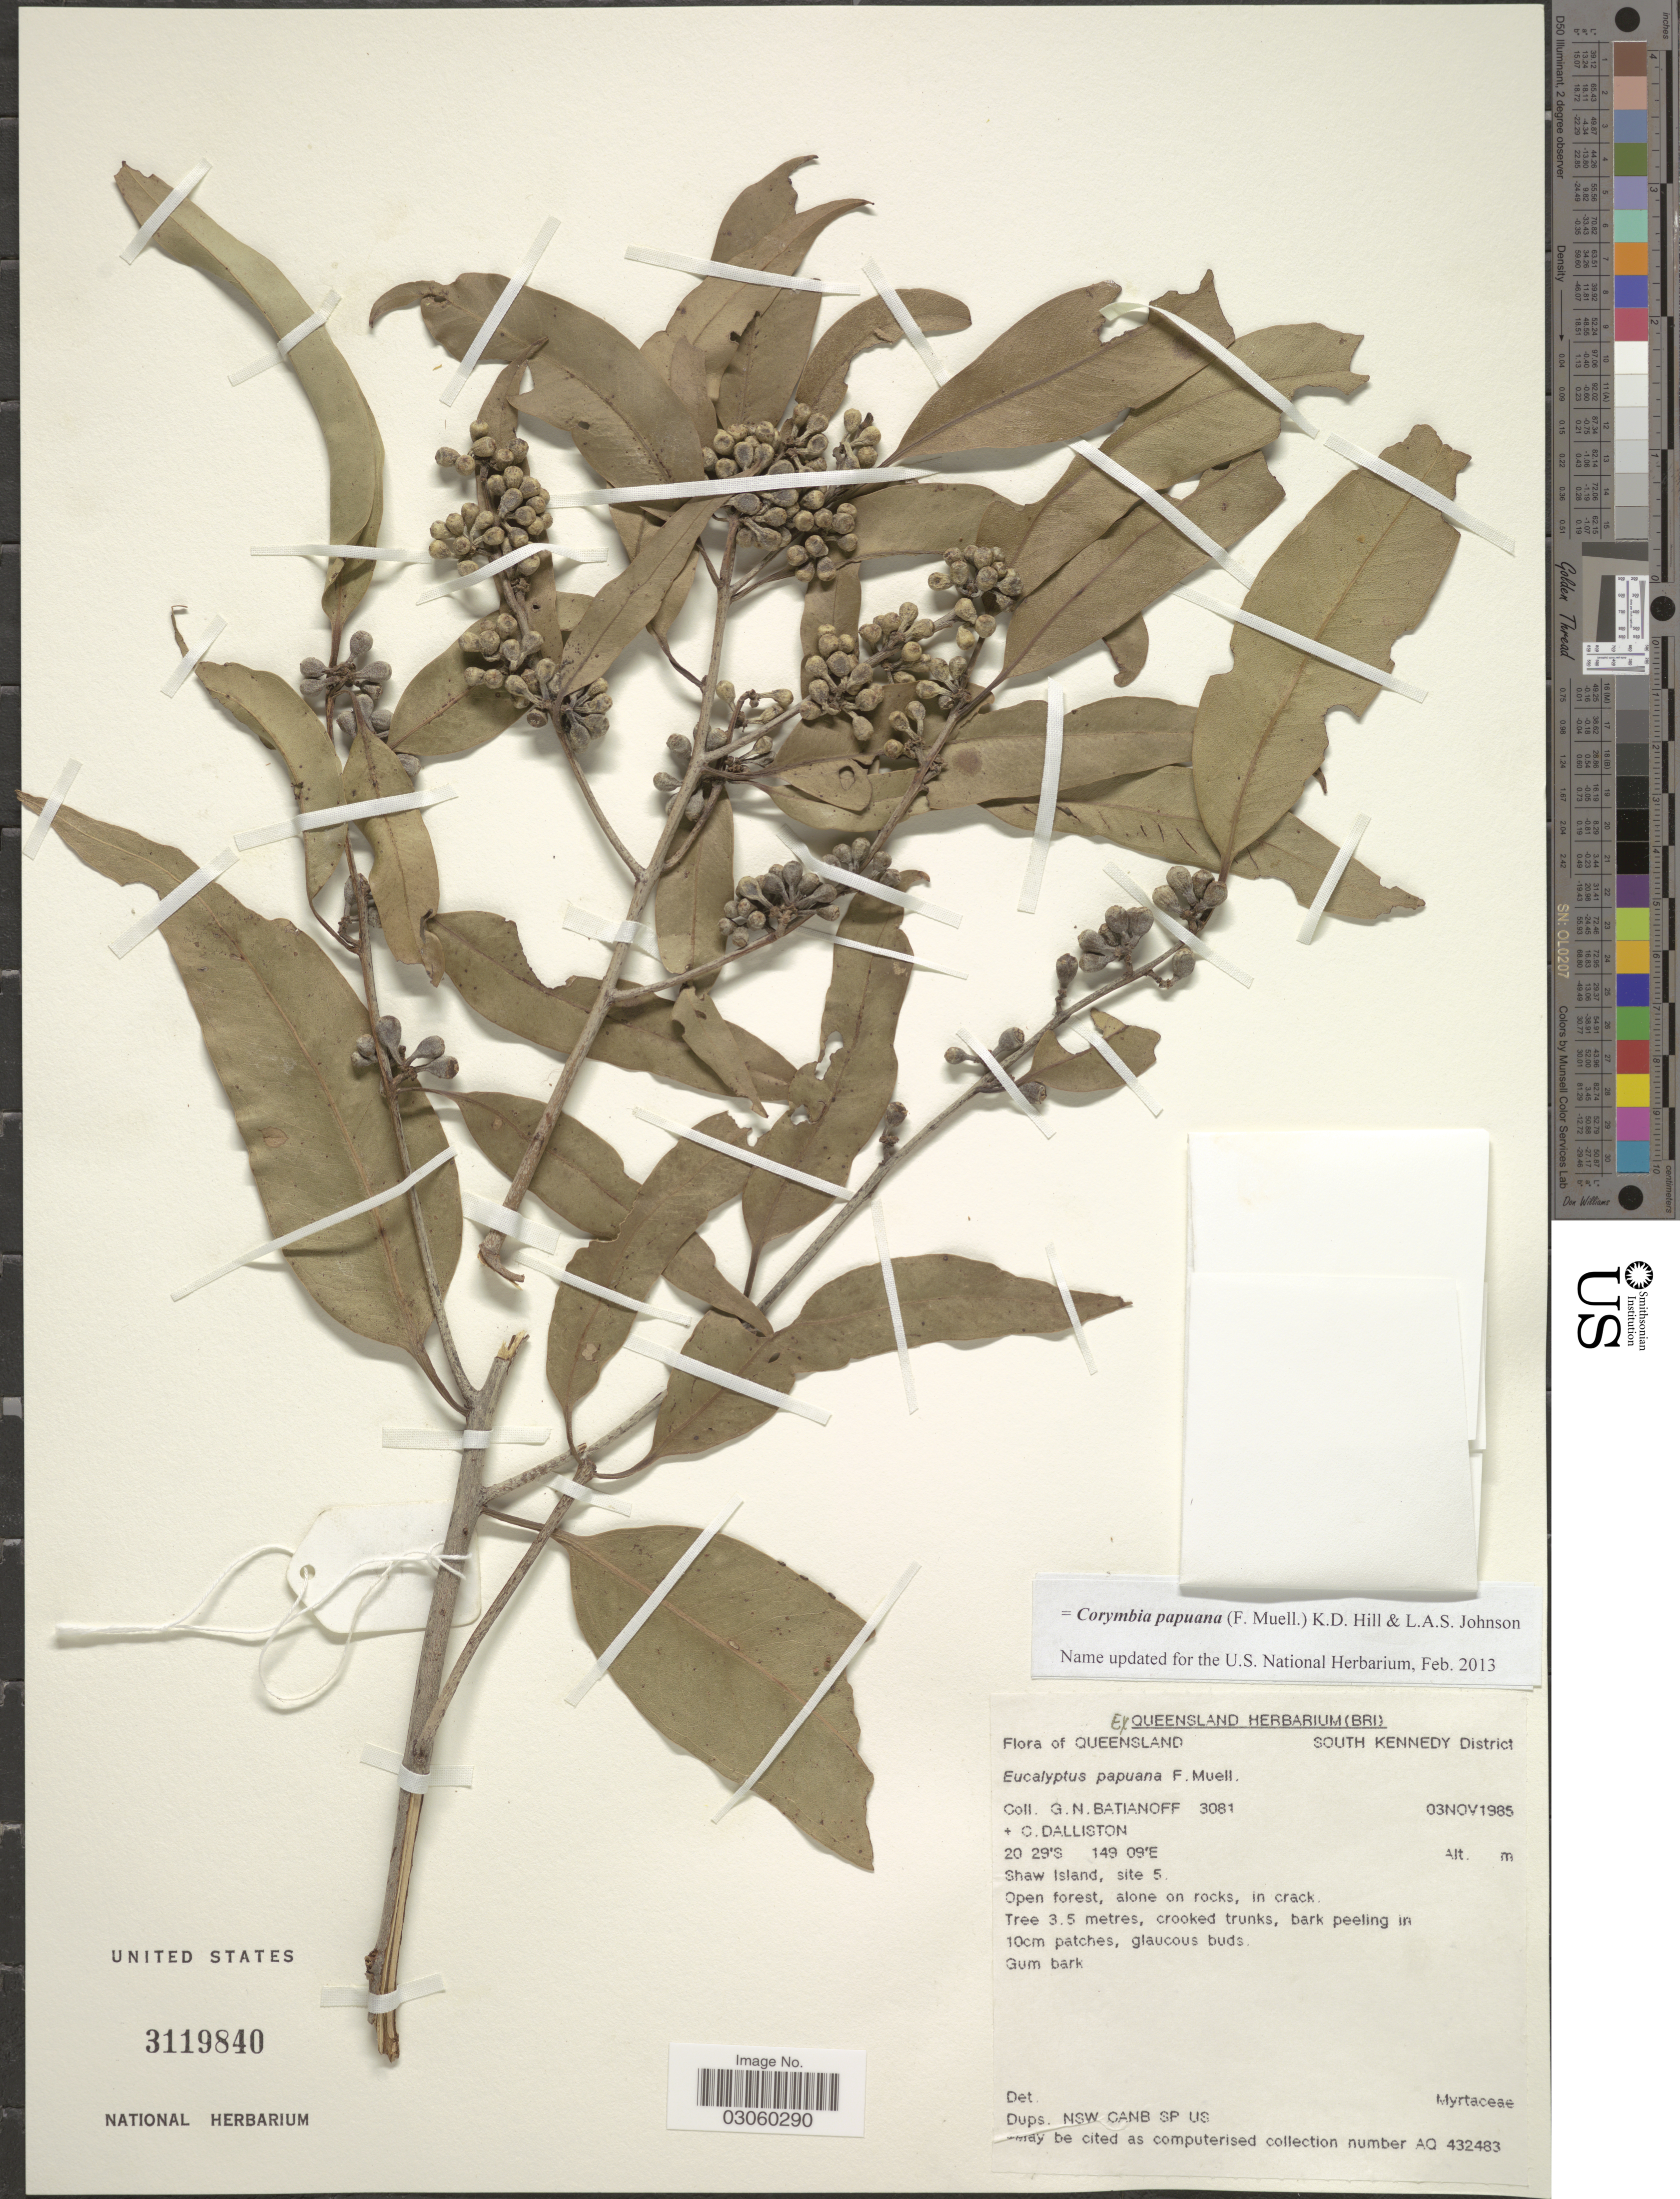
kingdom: Plantae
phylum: Tracheophyta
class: Magnoliopsida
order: Myrtales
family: Myrtaceae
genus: Corymbia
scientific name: Corymbia papuana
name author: (F. Muell.) K.D. Hill & L.A.S. Johnson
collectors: G. Batianoff & C. Dalliston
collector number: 3081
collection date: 1985-11-03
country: Australia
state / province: Queensland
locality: South Kennedy District. Shaw Island, site 5.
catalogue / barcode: US 3119840